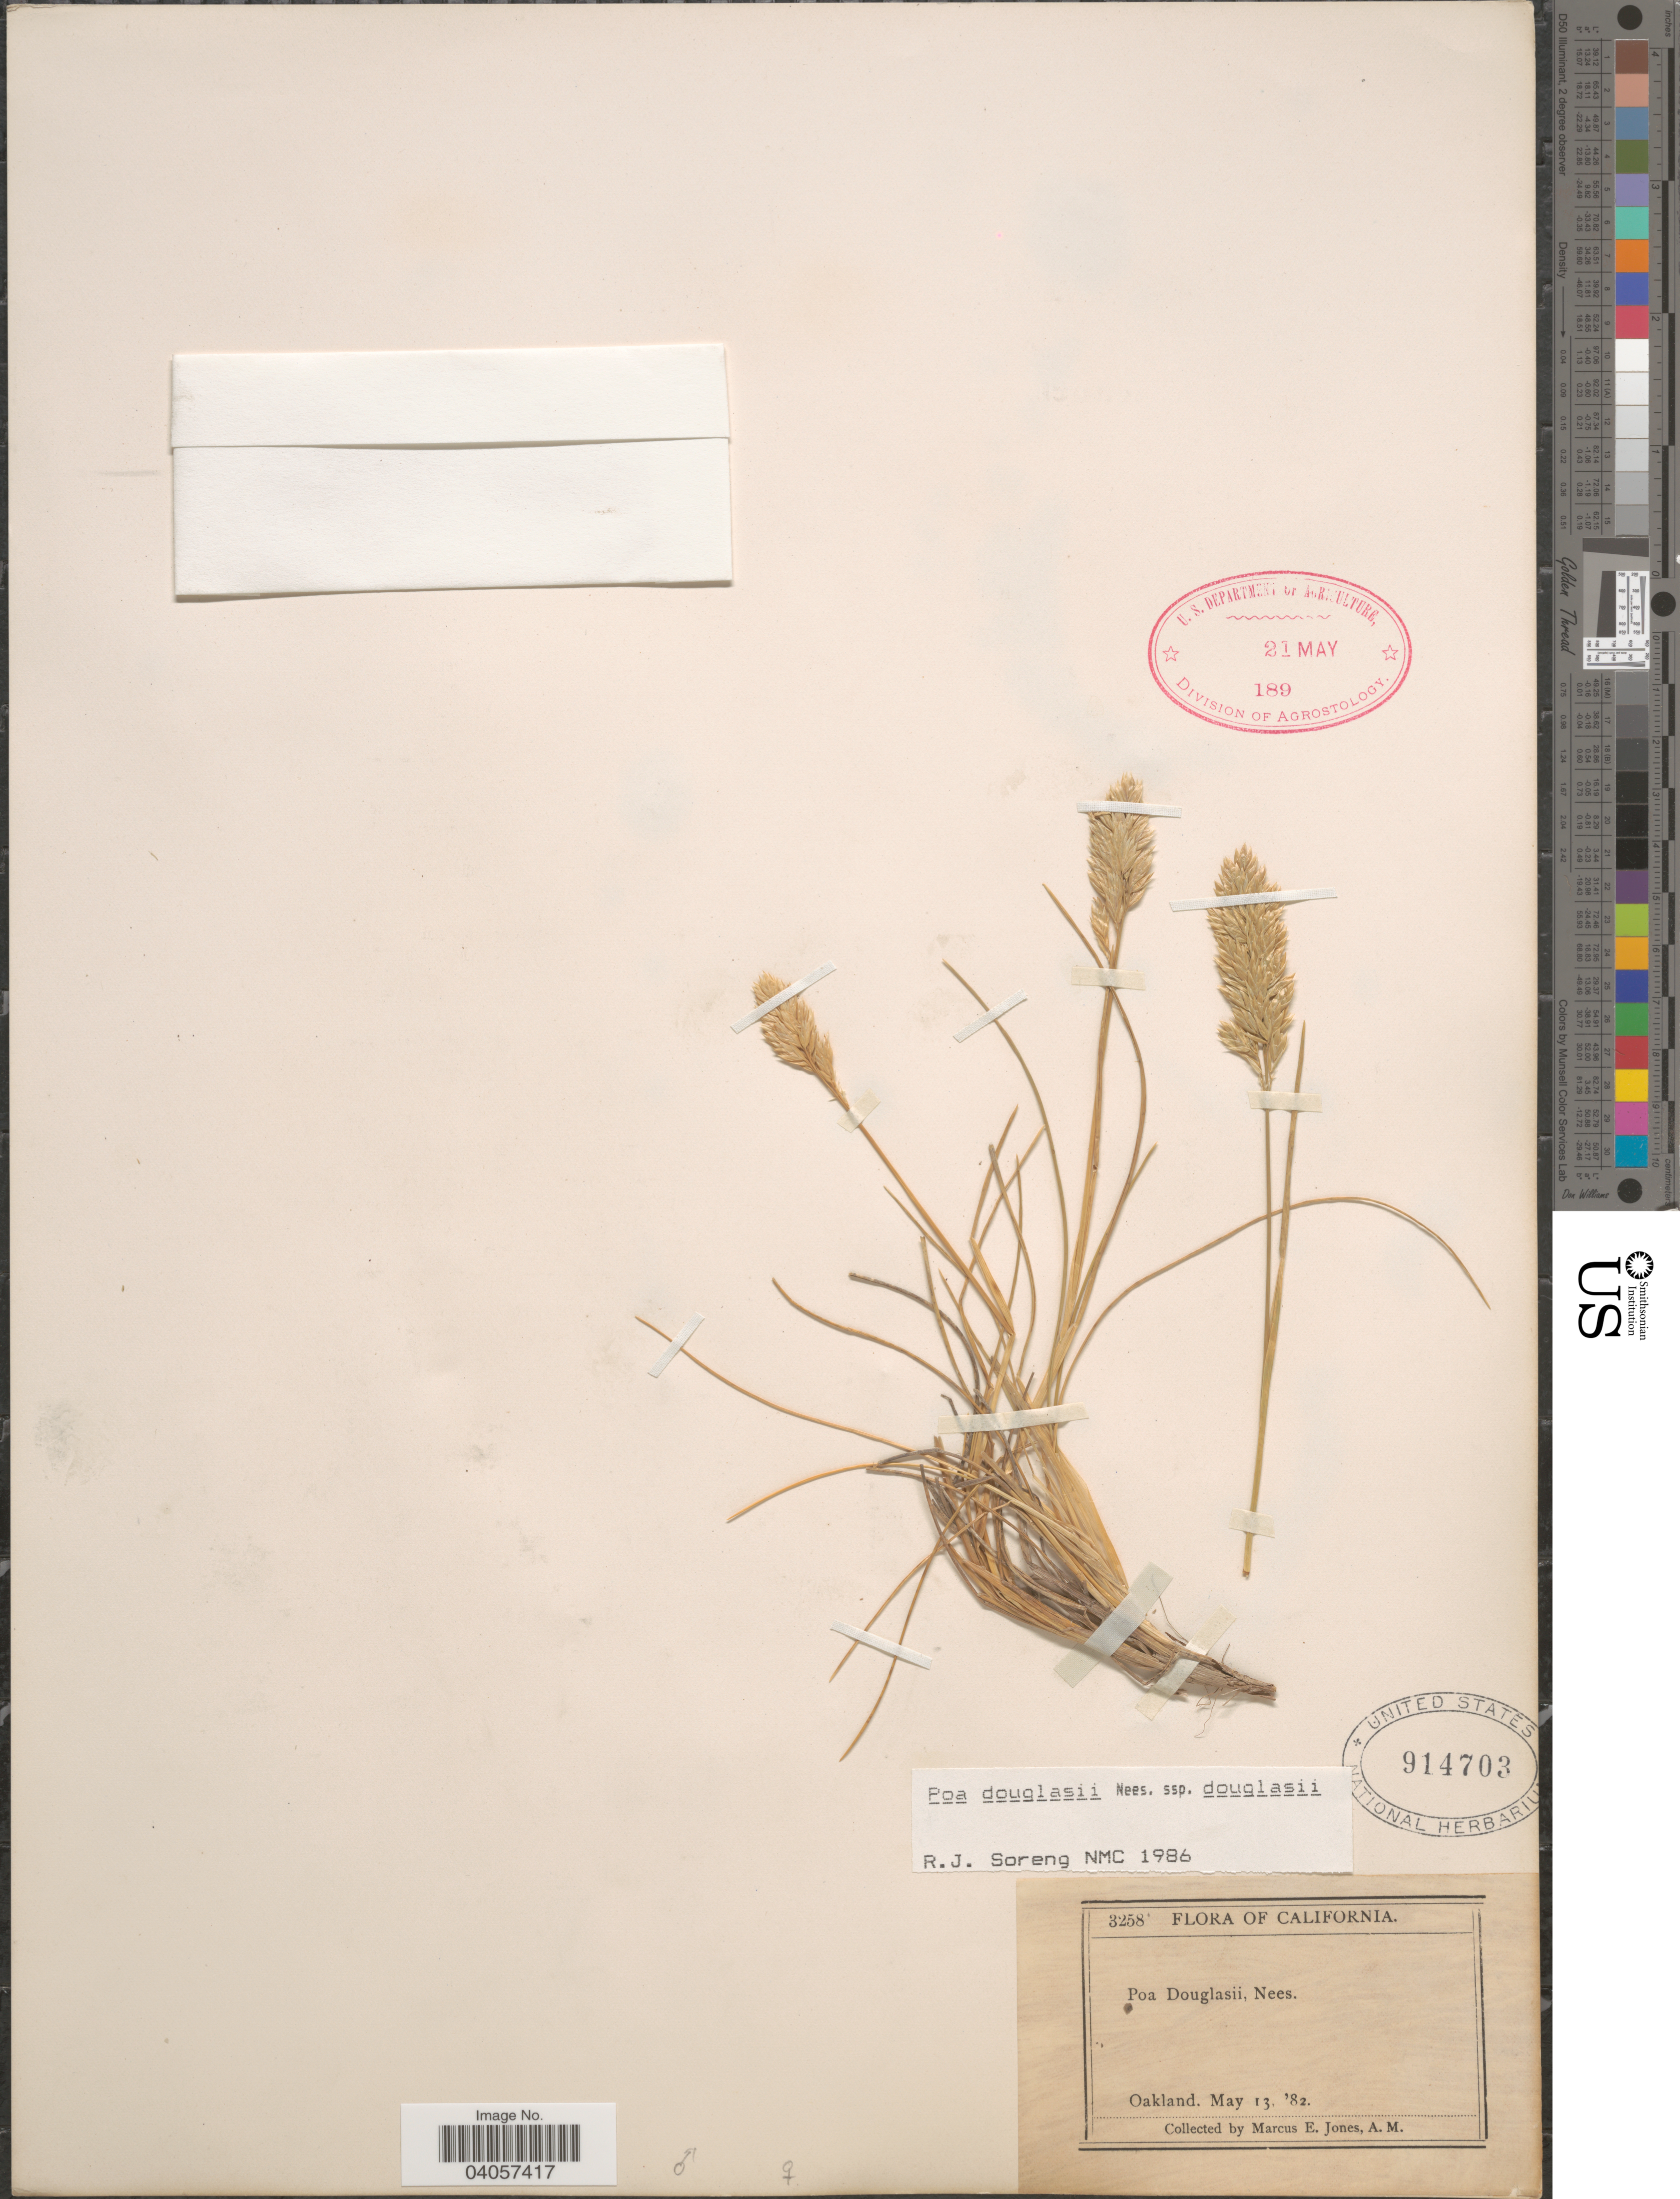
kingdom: Plantae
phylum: Tracheophyta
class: Liliopsida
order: Poales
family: Poaceae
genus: Poa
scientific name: Poa douglasii subsp. douglasii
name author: Nees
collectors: M. E. Jones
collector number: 3258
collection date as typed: Transcribed d/m/y: 13/5/82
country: United States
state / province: California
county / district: Alameda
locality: Oakland.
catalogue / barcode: US 914703